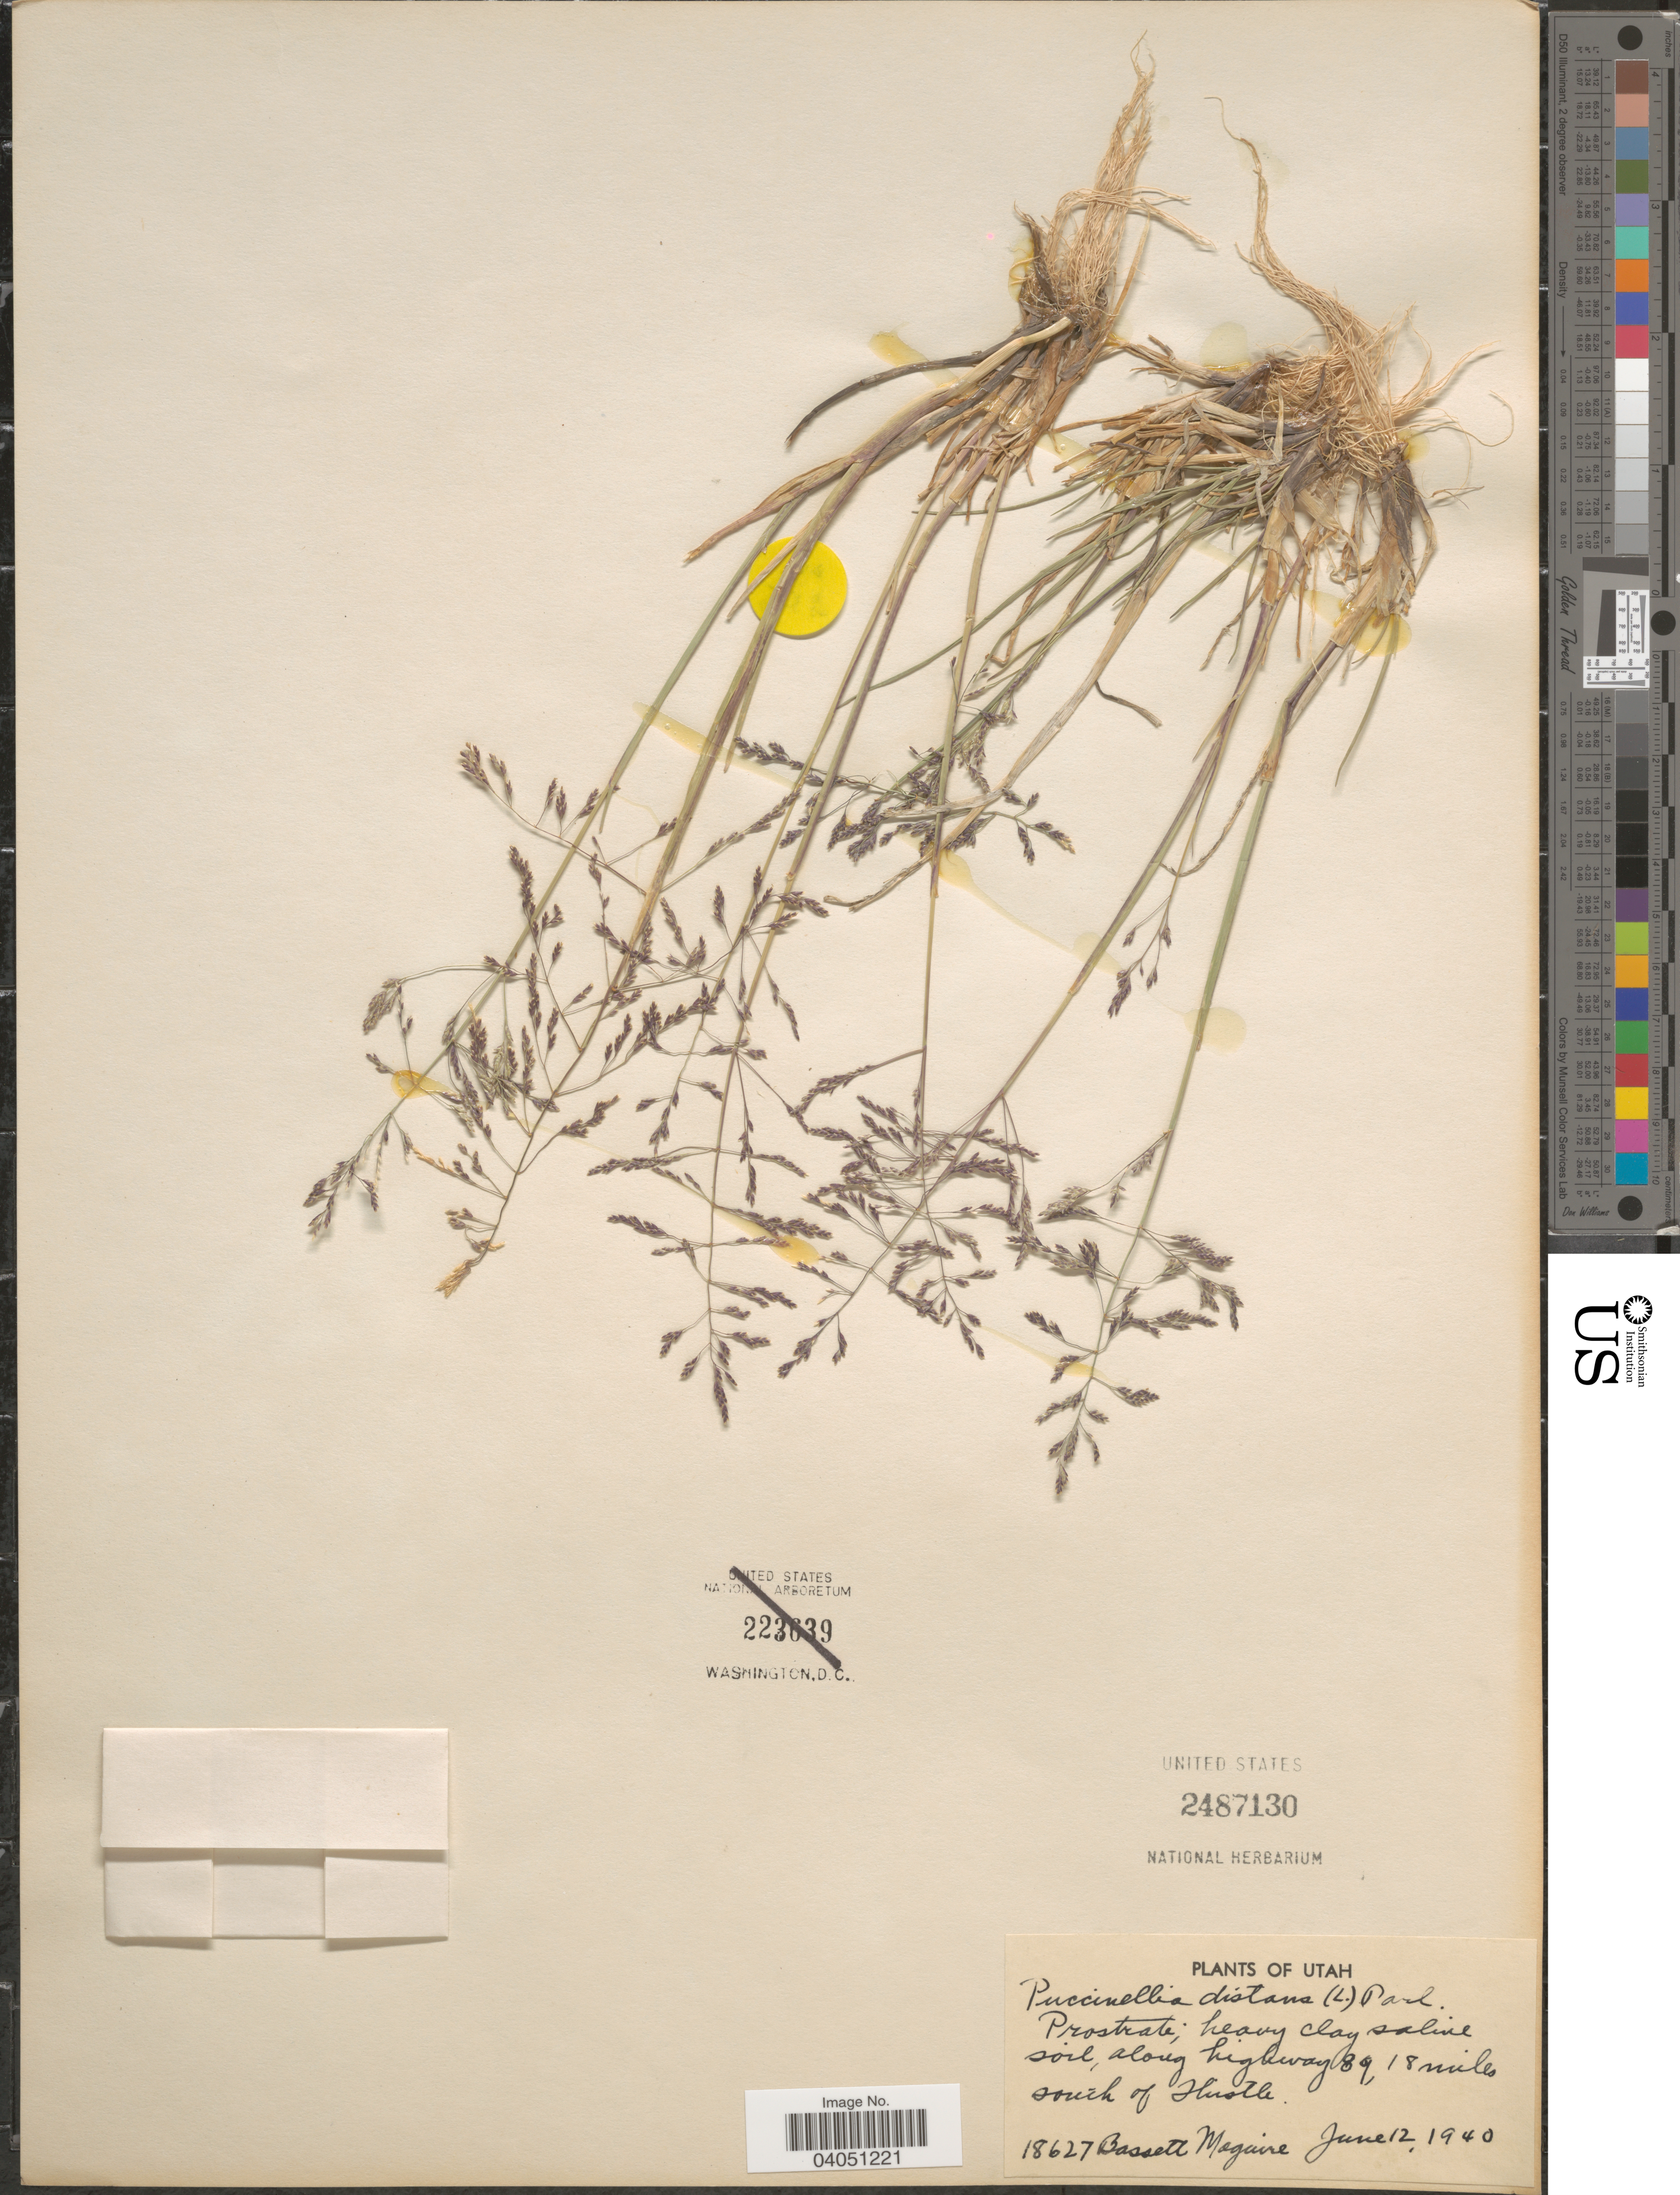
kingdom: Plantae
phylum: Tracheophyta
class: Liliopsida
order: Poales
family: Poaceae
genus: Puccinellia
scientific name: Puccinellia distans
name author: (Jacq.) Parl.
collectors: B. Maguire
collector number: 18627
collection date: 1940-06-12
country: United States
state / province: Utah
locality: Along highway 89, 18 miles south of Hustle.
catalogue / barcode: US 2487130